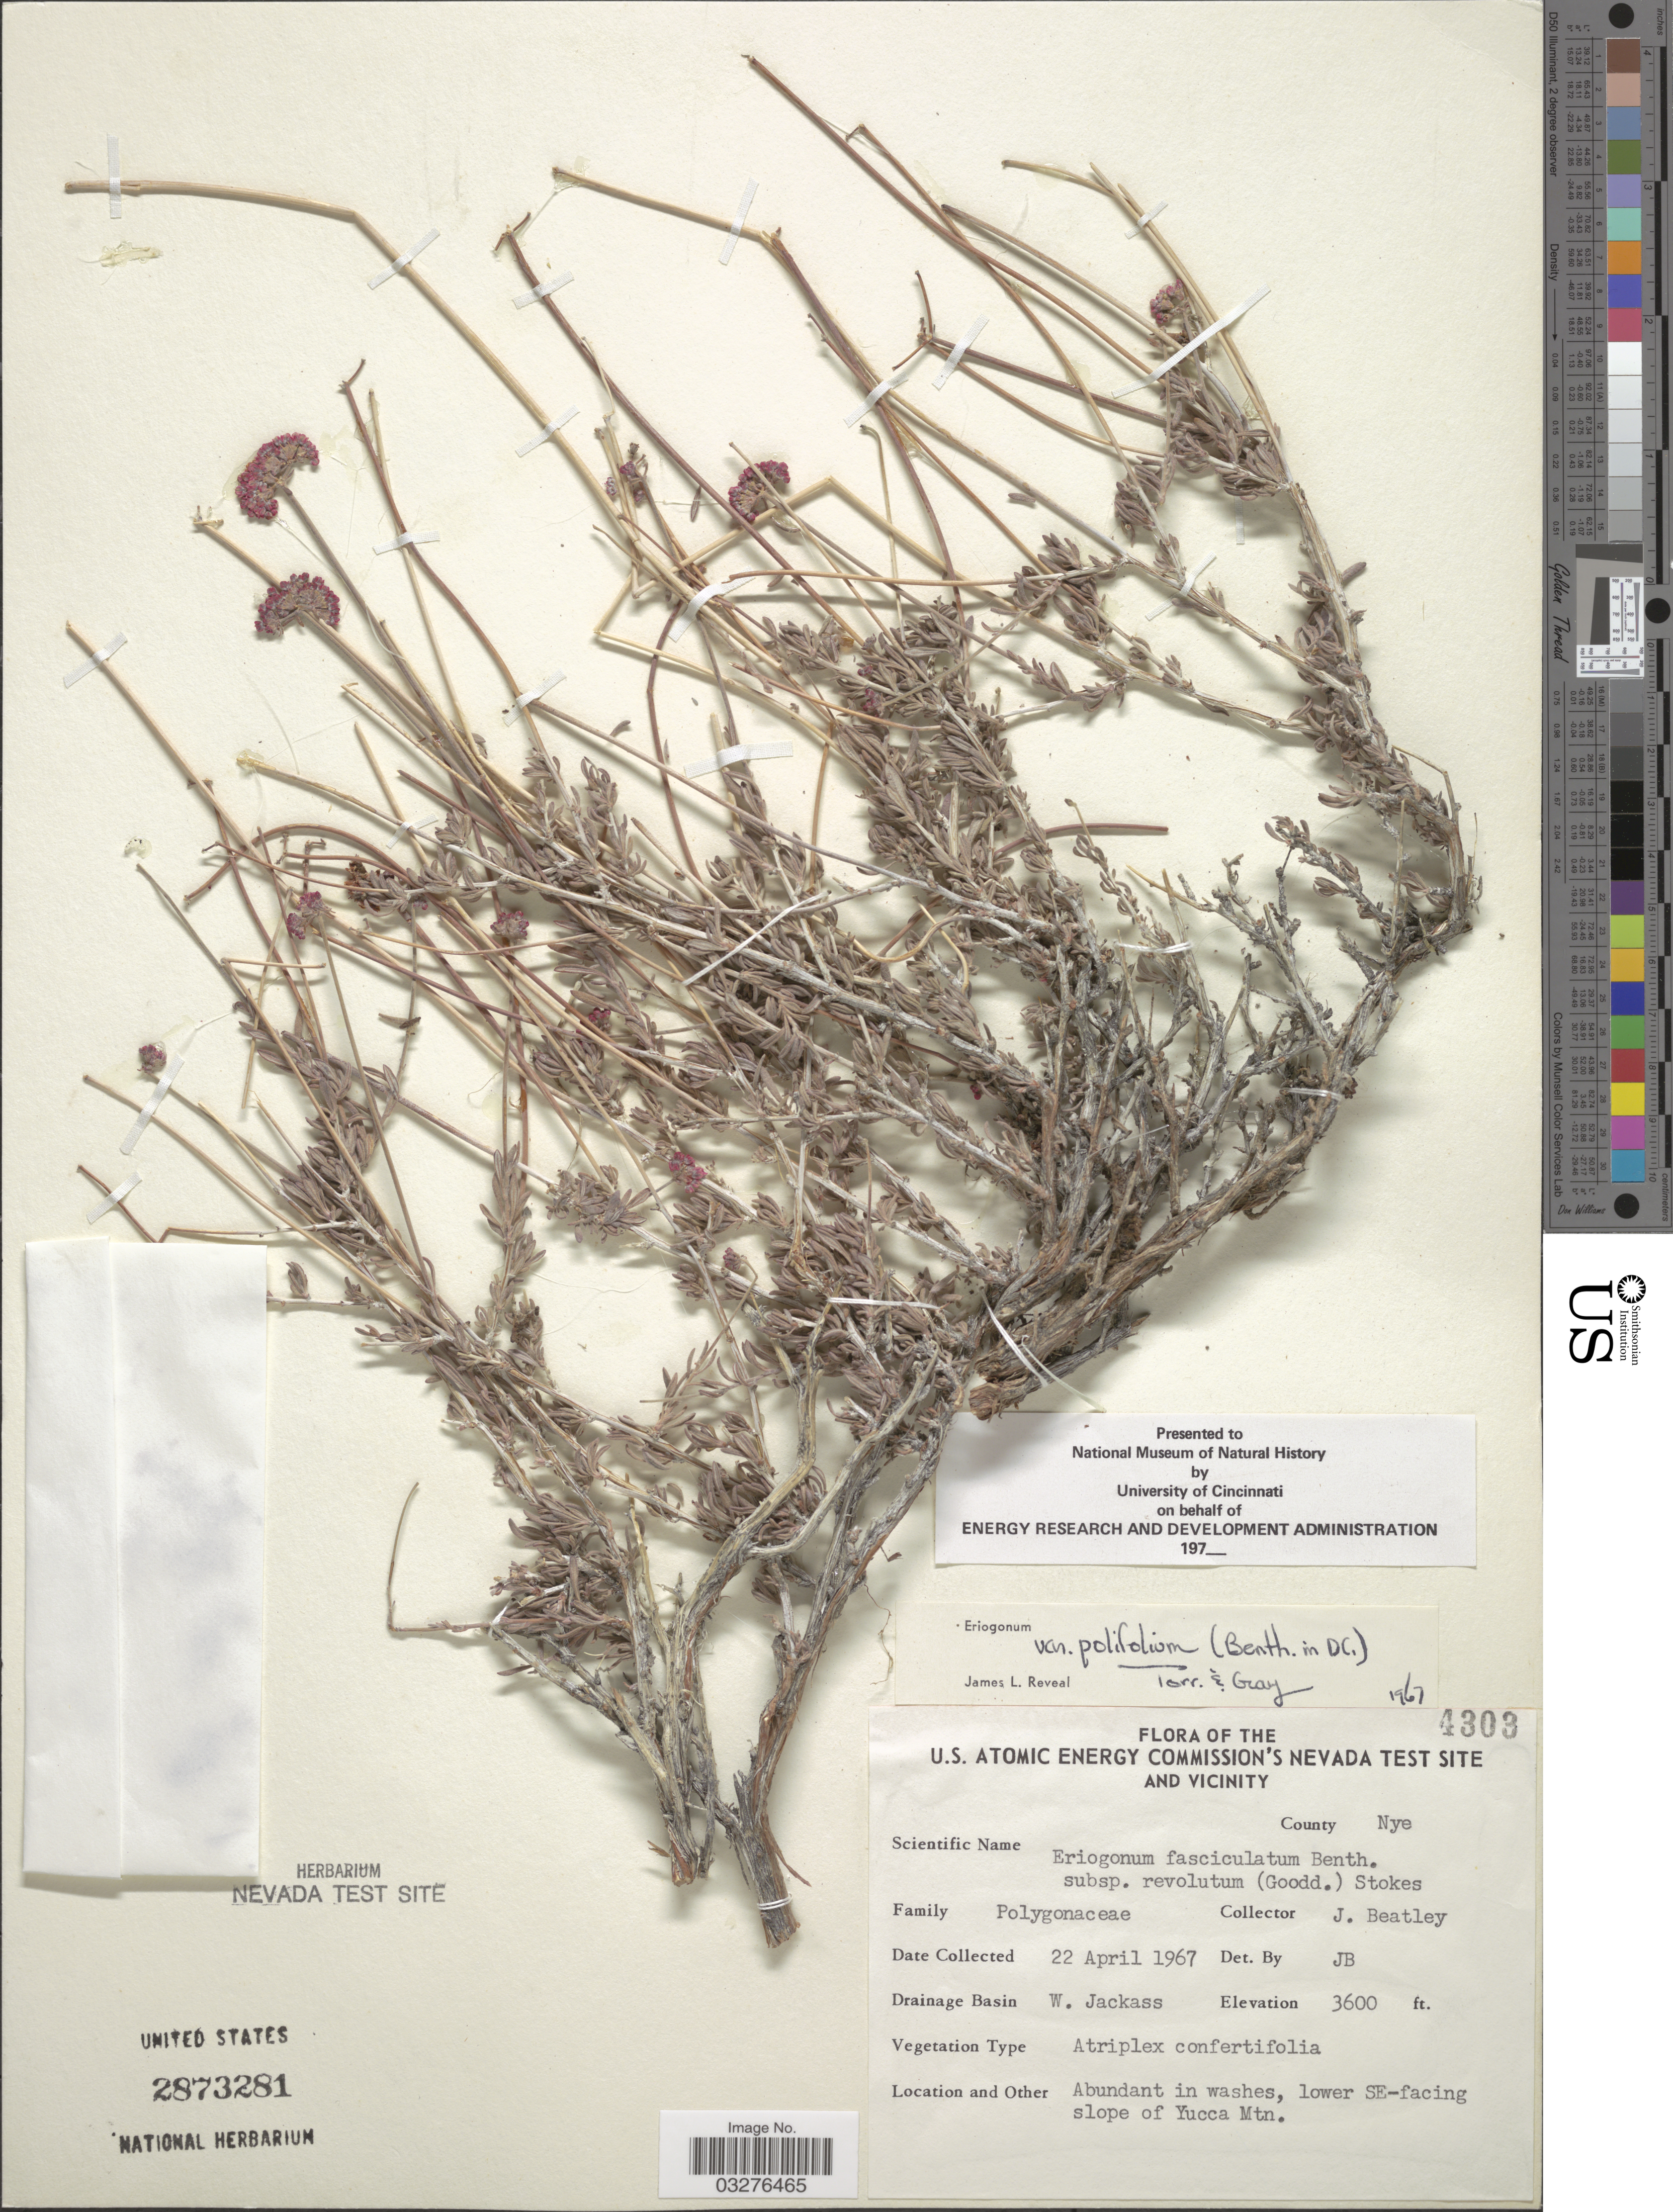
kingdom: Plantae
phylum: Tracheophyta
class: Magnoliopsida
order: Caryophyllales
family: Polygonaceae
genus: Eriogonum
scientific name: Eriogonum fasciculatum var. polifolium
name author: (Benth.) Torr. & A. Gray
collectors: J. C. Beatley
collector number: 4303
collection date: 1967-04-22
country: United States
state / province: Nevada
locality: U.S. Atomic Energy Commission's Nevada Test Site and vicinity, County Nye, Drainage Basin W. Jackass, lower SE-facing slope of Yucca Mtn.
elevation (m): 1097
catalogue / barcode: US 2873281